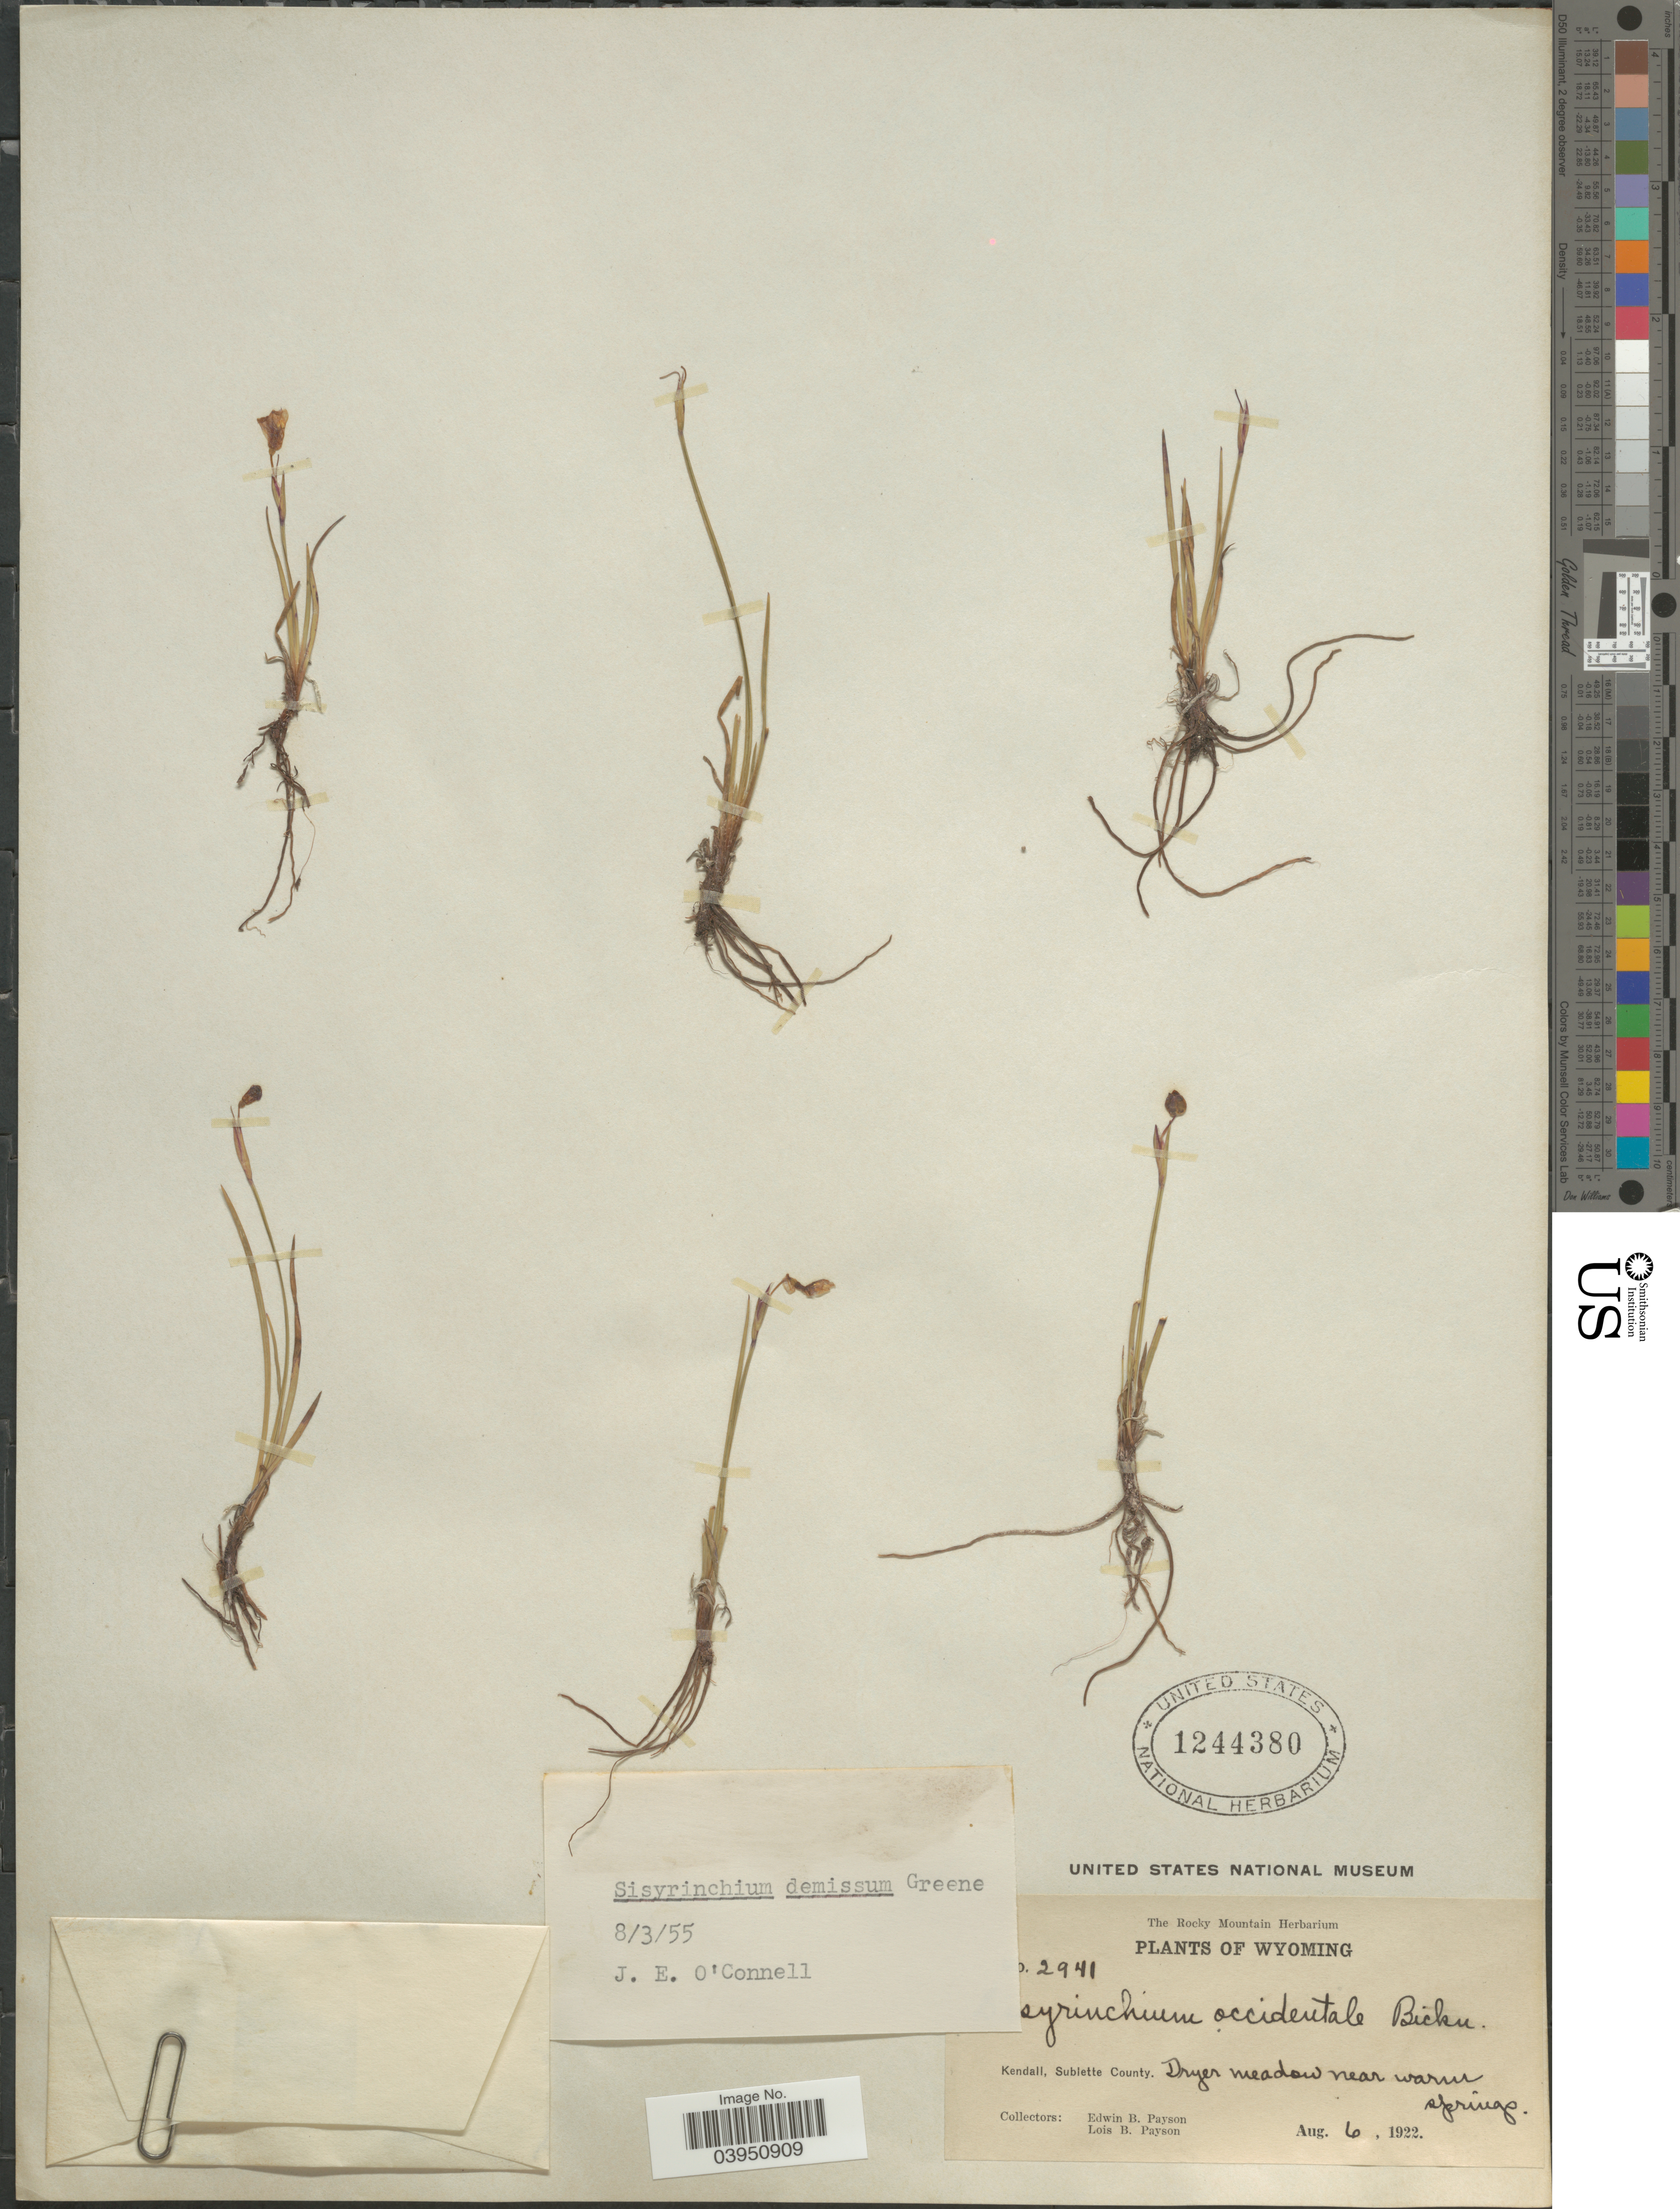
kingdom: Plantae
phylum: Tracheophyta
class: Liliopsida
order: Asparagales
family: Iridaceae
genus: Sisyrinchium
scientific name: Sisyrinchium demissum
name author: Greene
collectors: E. B. Payson & L. Payson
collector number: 2941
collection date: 1922-08-06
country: United States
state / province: Wyoming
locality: Kendall, Sublette County.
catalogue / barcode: US 1244380